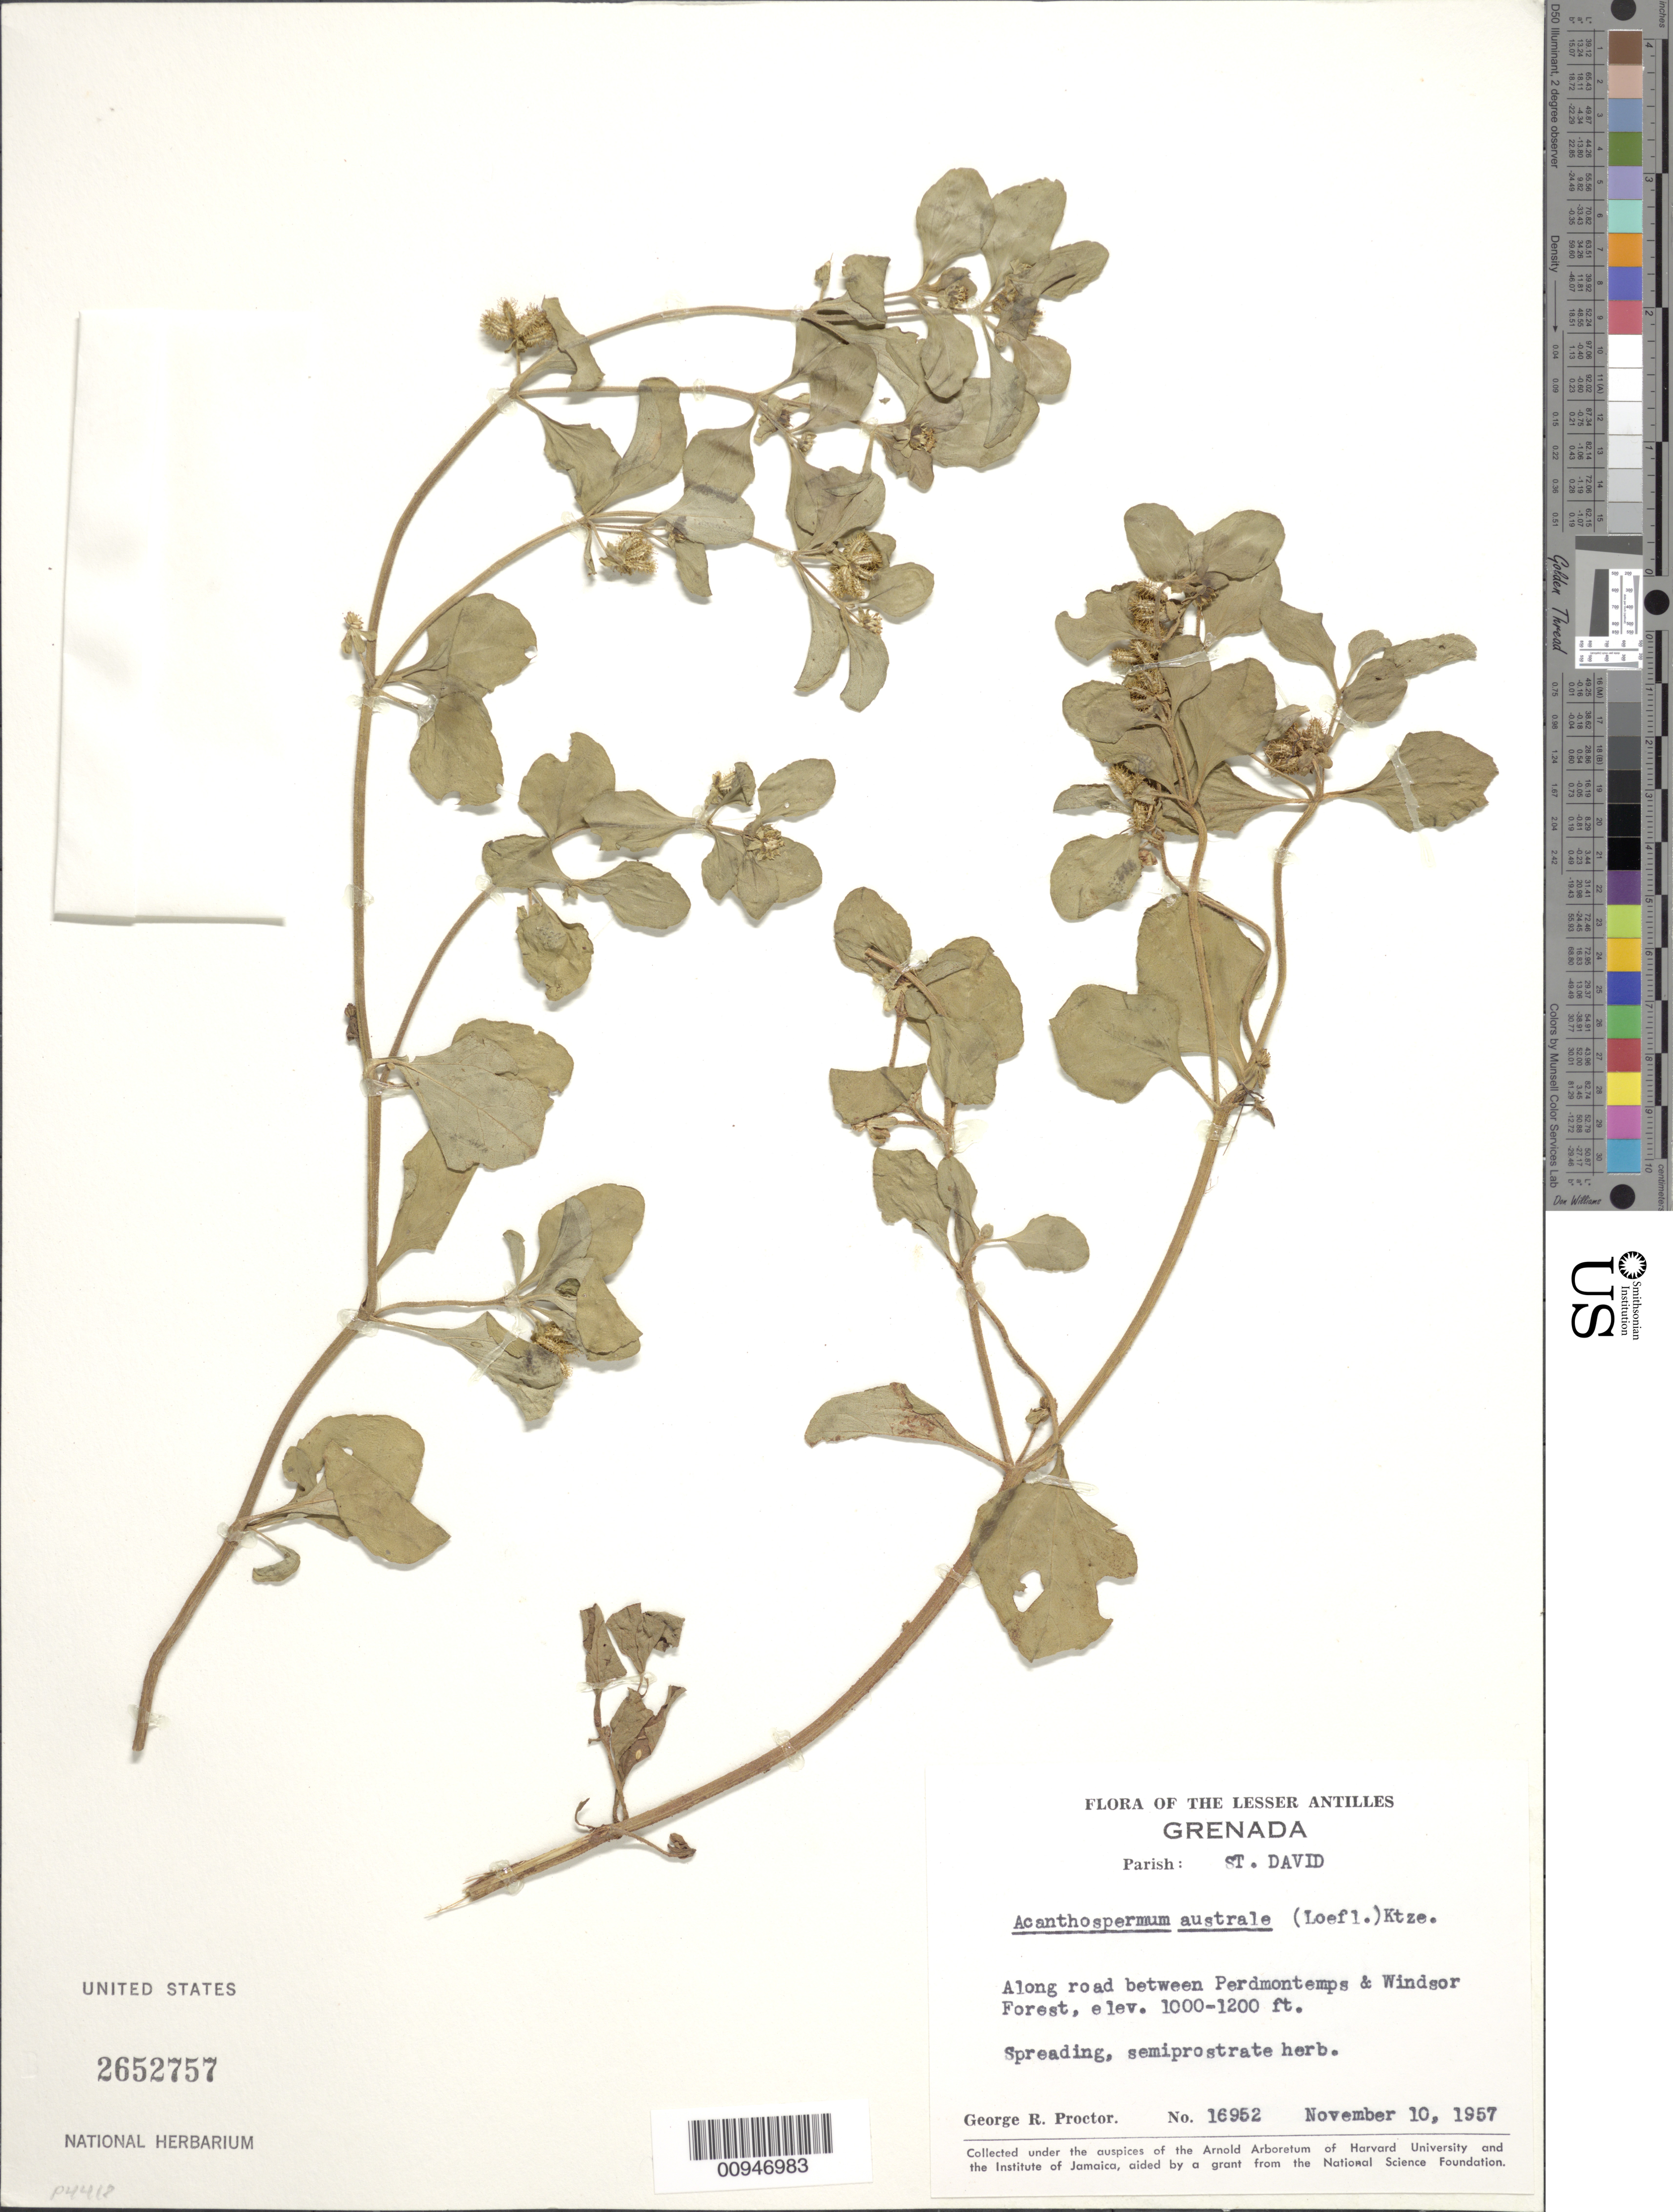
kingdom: Plantae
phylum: Tracheophyta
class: Magnoliopsida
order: Asterales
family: Asteraceae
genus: Acanthospermum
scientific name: Acanthospermum australe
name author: (Loefl.) Kuntze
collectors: G. R. Proctor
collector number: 16952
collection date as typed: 10 Nov 1957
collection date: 1957-11-10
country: Grenada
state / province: Saint David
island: Grenada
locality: Along road between Perdmontemps and Windsor Forest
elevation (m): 305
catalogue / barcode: US 2652757